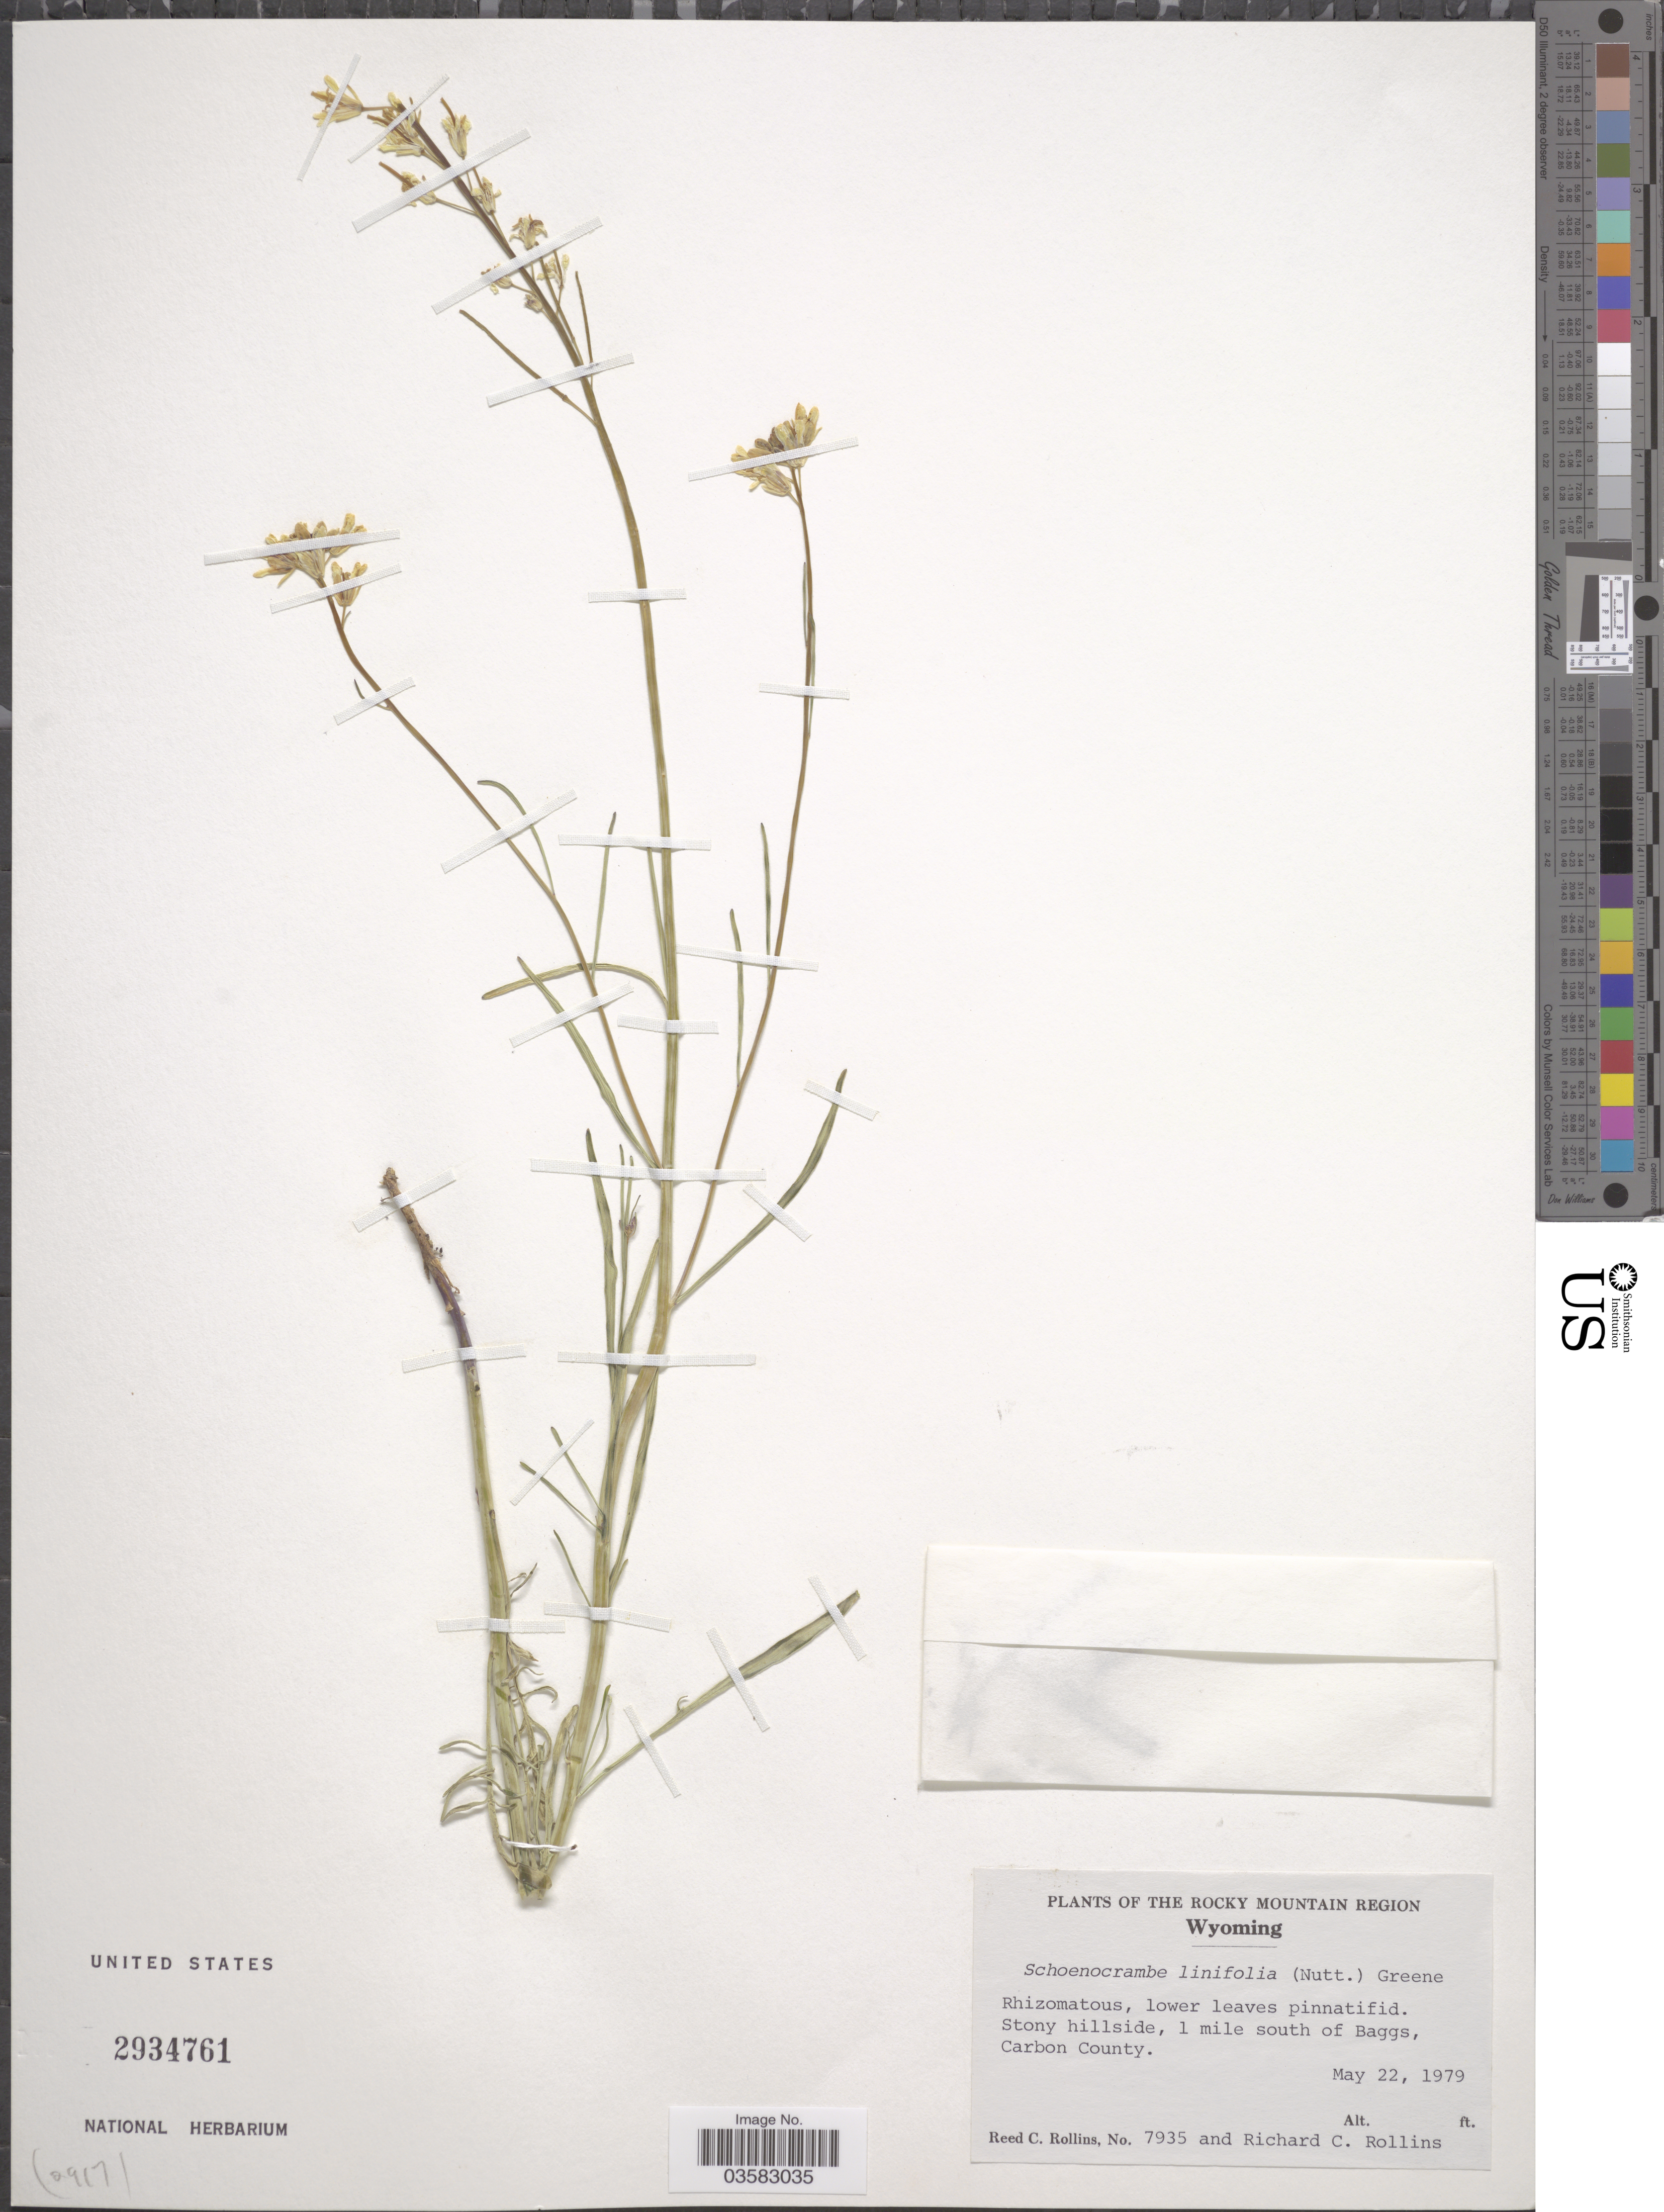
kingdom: Plantae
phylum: Tracheophyta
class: Magnoliopsida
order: Brassicales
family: Brassicaceae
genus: Sisymbrium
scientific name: Sisymbrium linifolium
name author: (Nutt.) Nutt. ex Torr. & A. Gray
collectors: R. C. Rollins & R. C. Rollins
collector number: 7935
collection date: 1979-05-22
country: United States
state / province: Wyoming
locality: The Rocky Mountain Region. Stony hillside, 1 mile south of Baggs, Carbon County.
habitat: stony hillside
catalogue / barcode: US 2934761